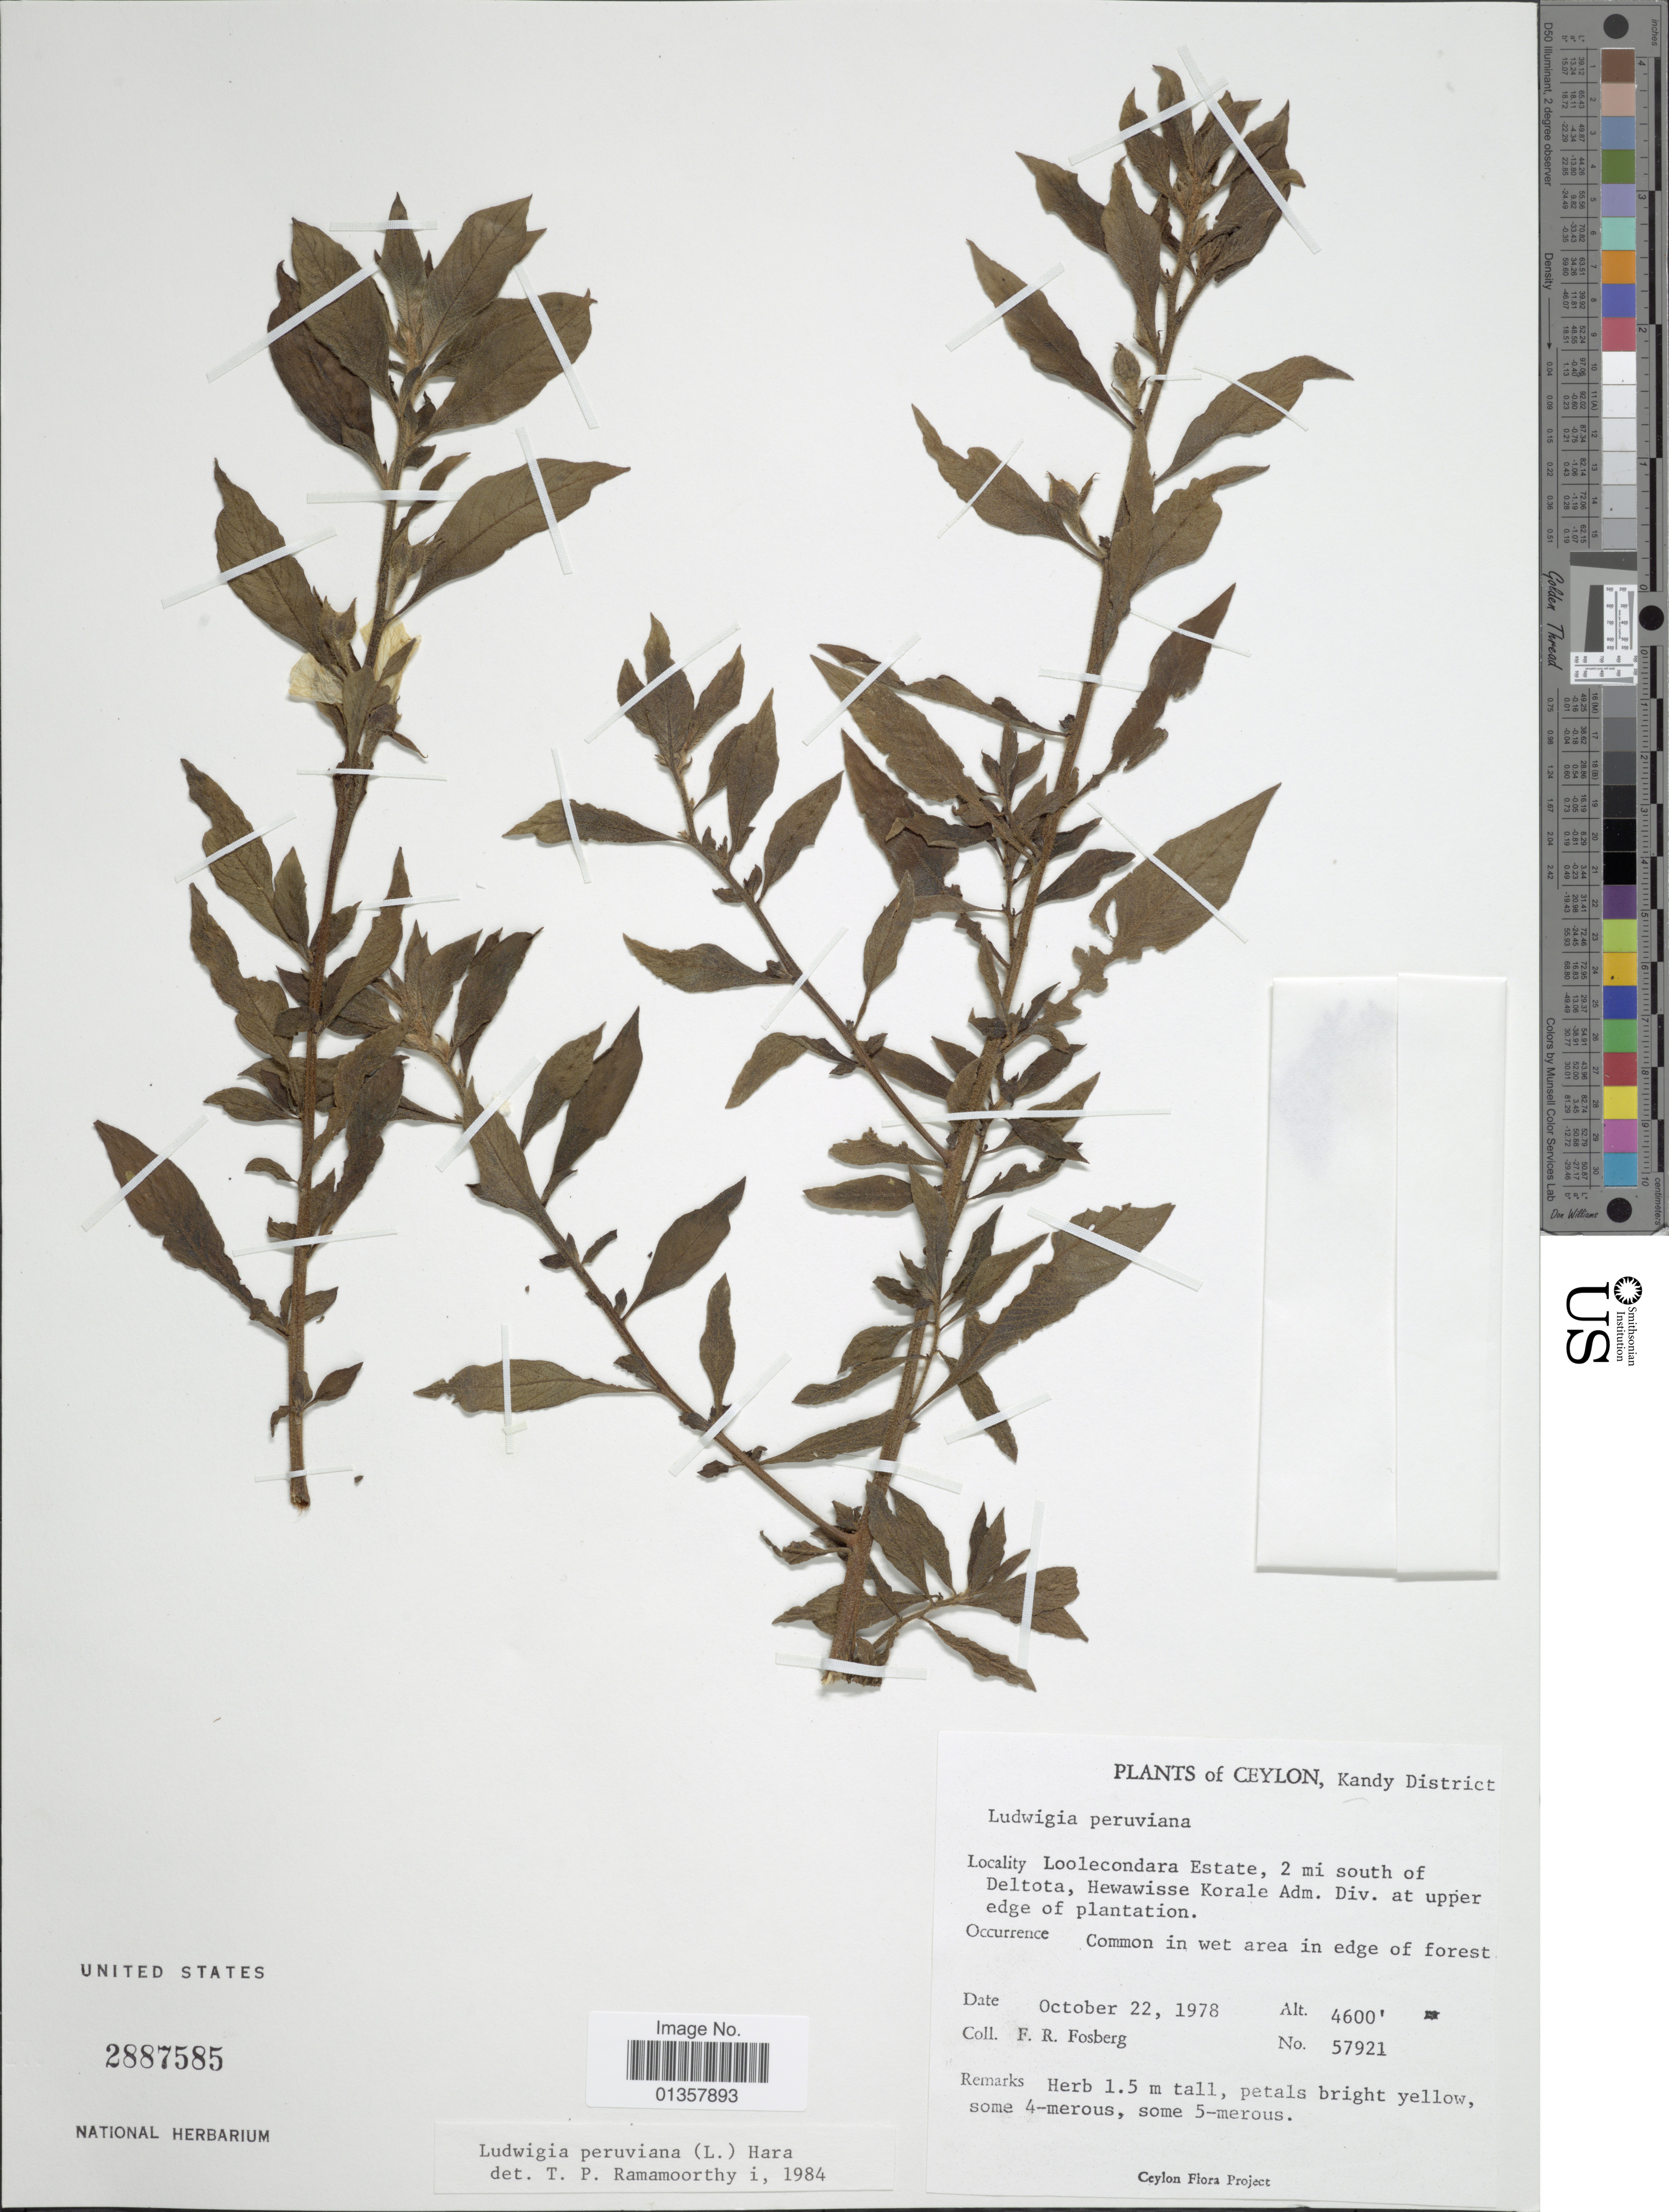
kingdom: Plantae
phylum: Tracheophyta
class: Magnoliopsida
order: Myrtales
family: Onagraceae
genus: Ludwigia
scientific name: Ludwigia peruviana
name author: (L.) H. Hara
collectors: F. R. Fosberg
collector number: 57921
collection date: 1978-10-22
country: Sri Lanka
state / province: Central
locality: Ceylon, Kandy District. Loolecondara Estate, 2 mi south of Deltota, Hewawisse Korale Adm. Div. at upper edge of plantation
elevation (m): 1402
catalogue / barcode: US 2887585